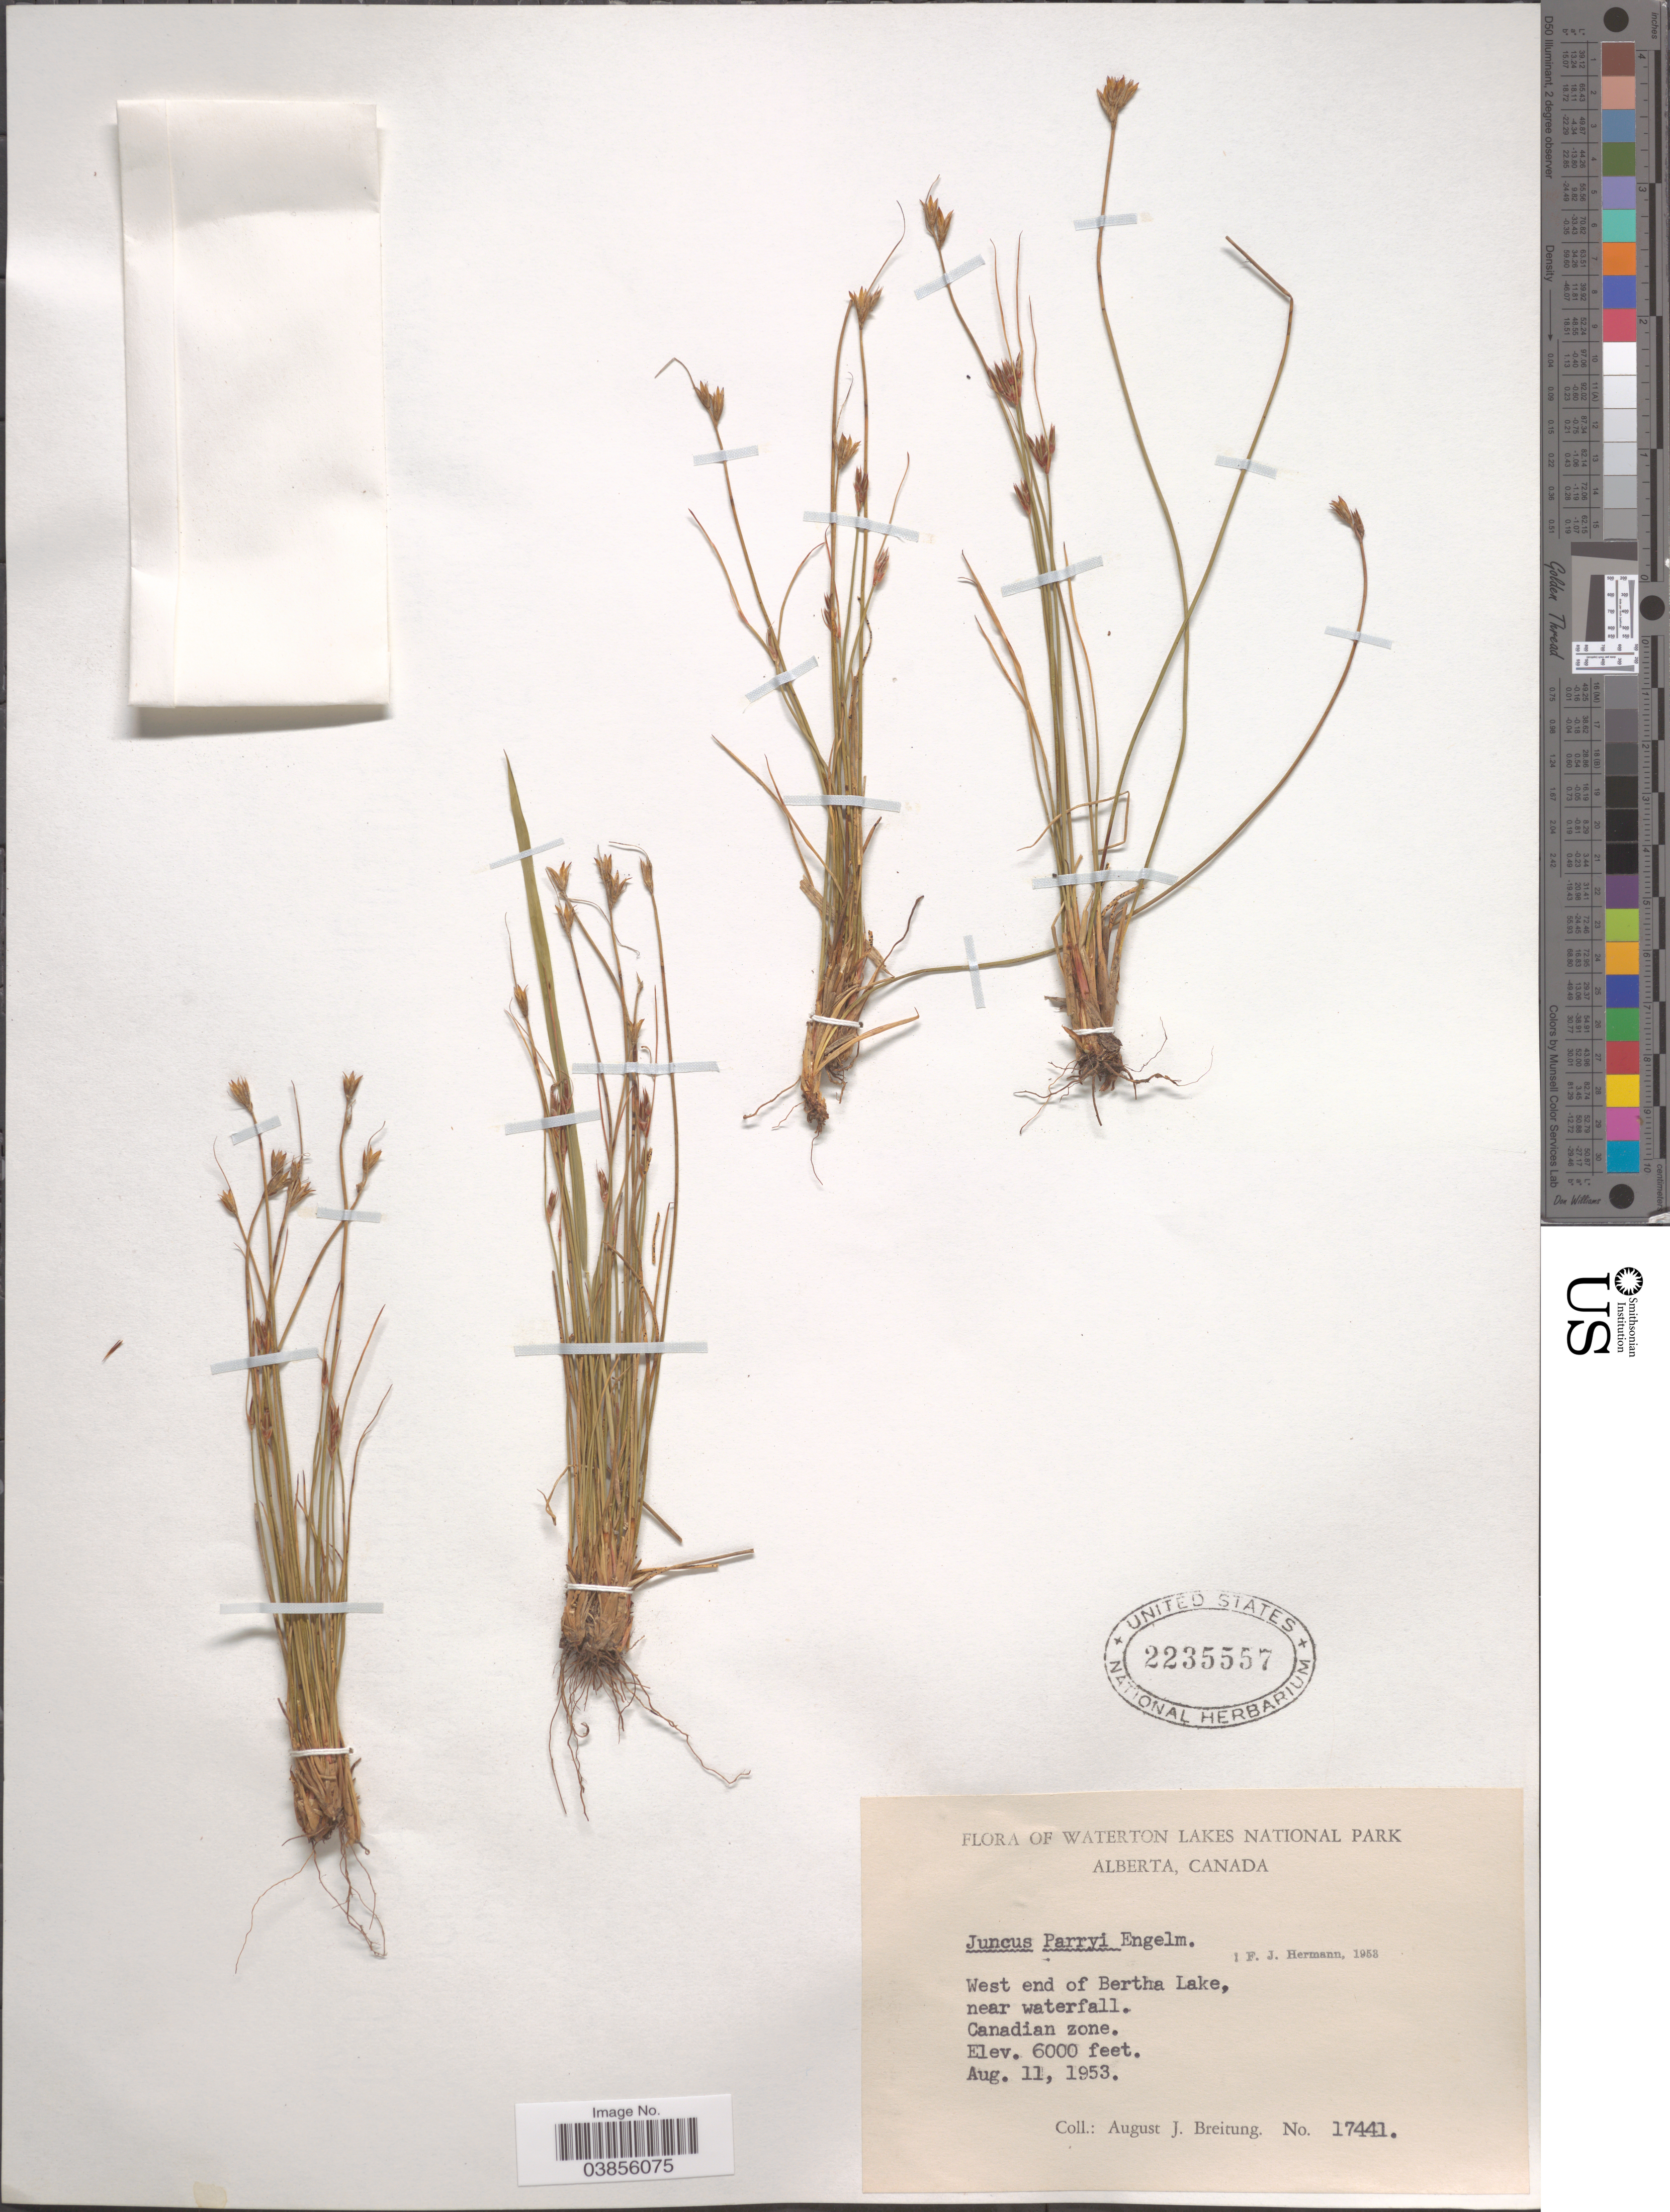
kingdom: Plantae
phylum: Tracheophyta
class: Liliopsida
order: Poales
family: Juncaceae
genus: Juncus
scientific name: Juncus parryi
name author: Engelm.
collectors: A. Breitung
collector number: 17441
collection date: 1953-08-11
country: Canada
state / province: Alberta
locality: Waterton Lakes National Park. West end of Bertha Lake, near waterfall. Canadian zone.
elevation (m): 1829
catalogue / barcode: US 2235557